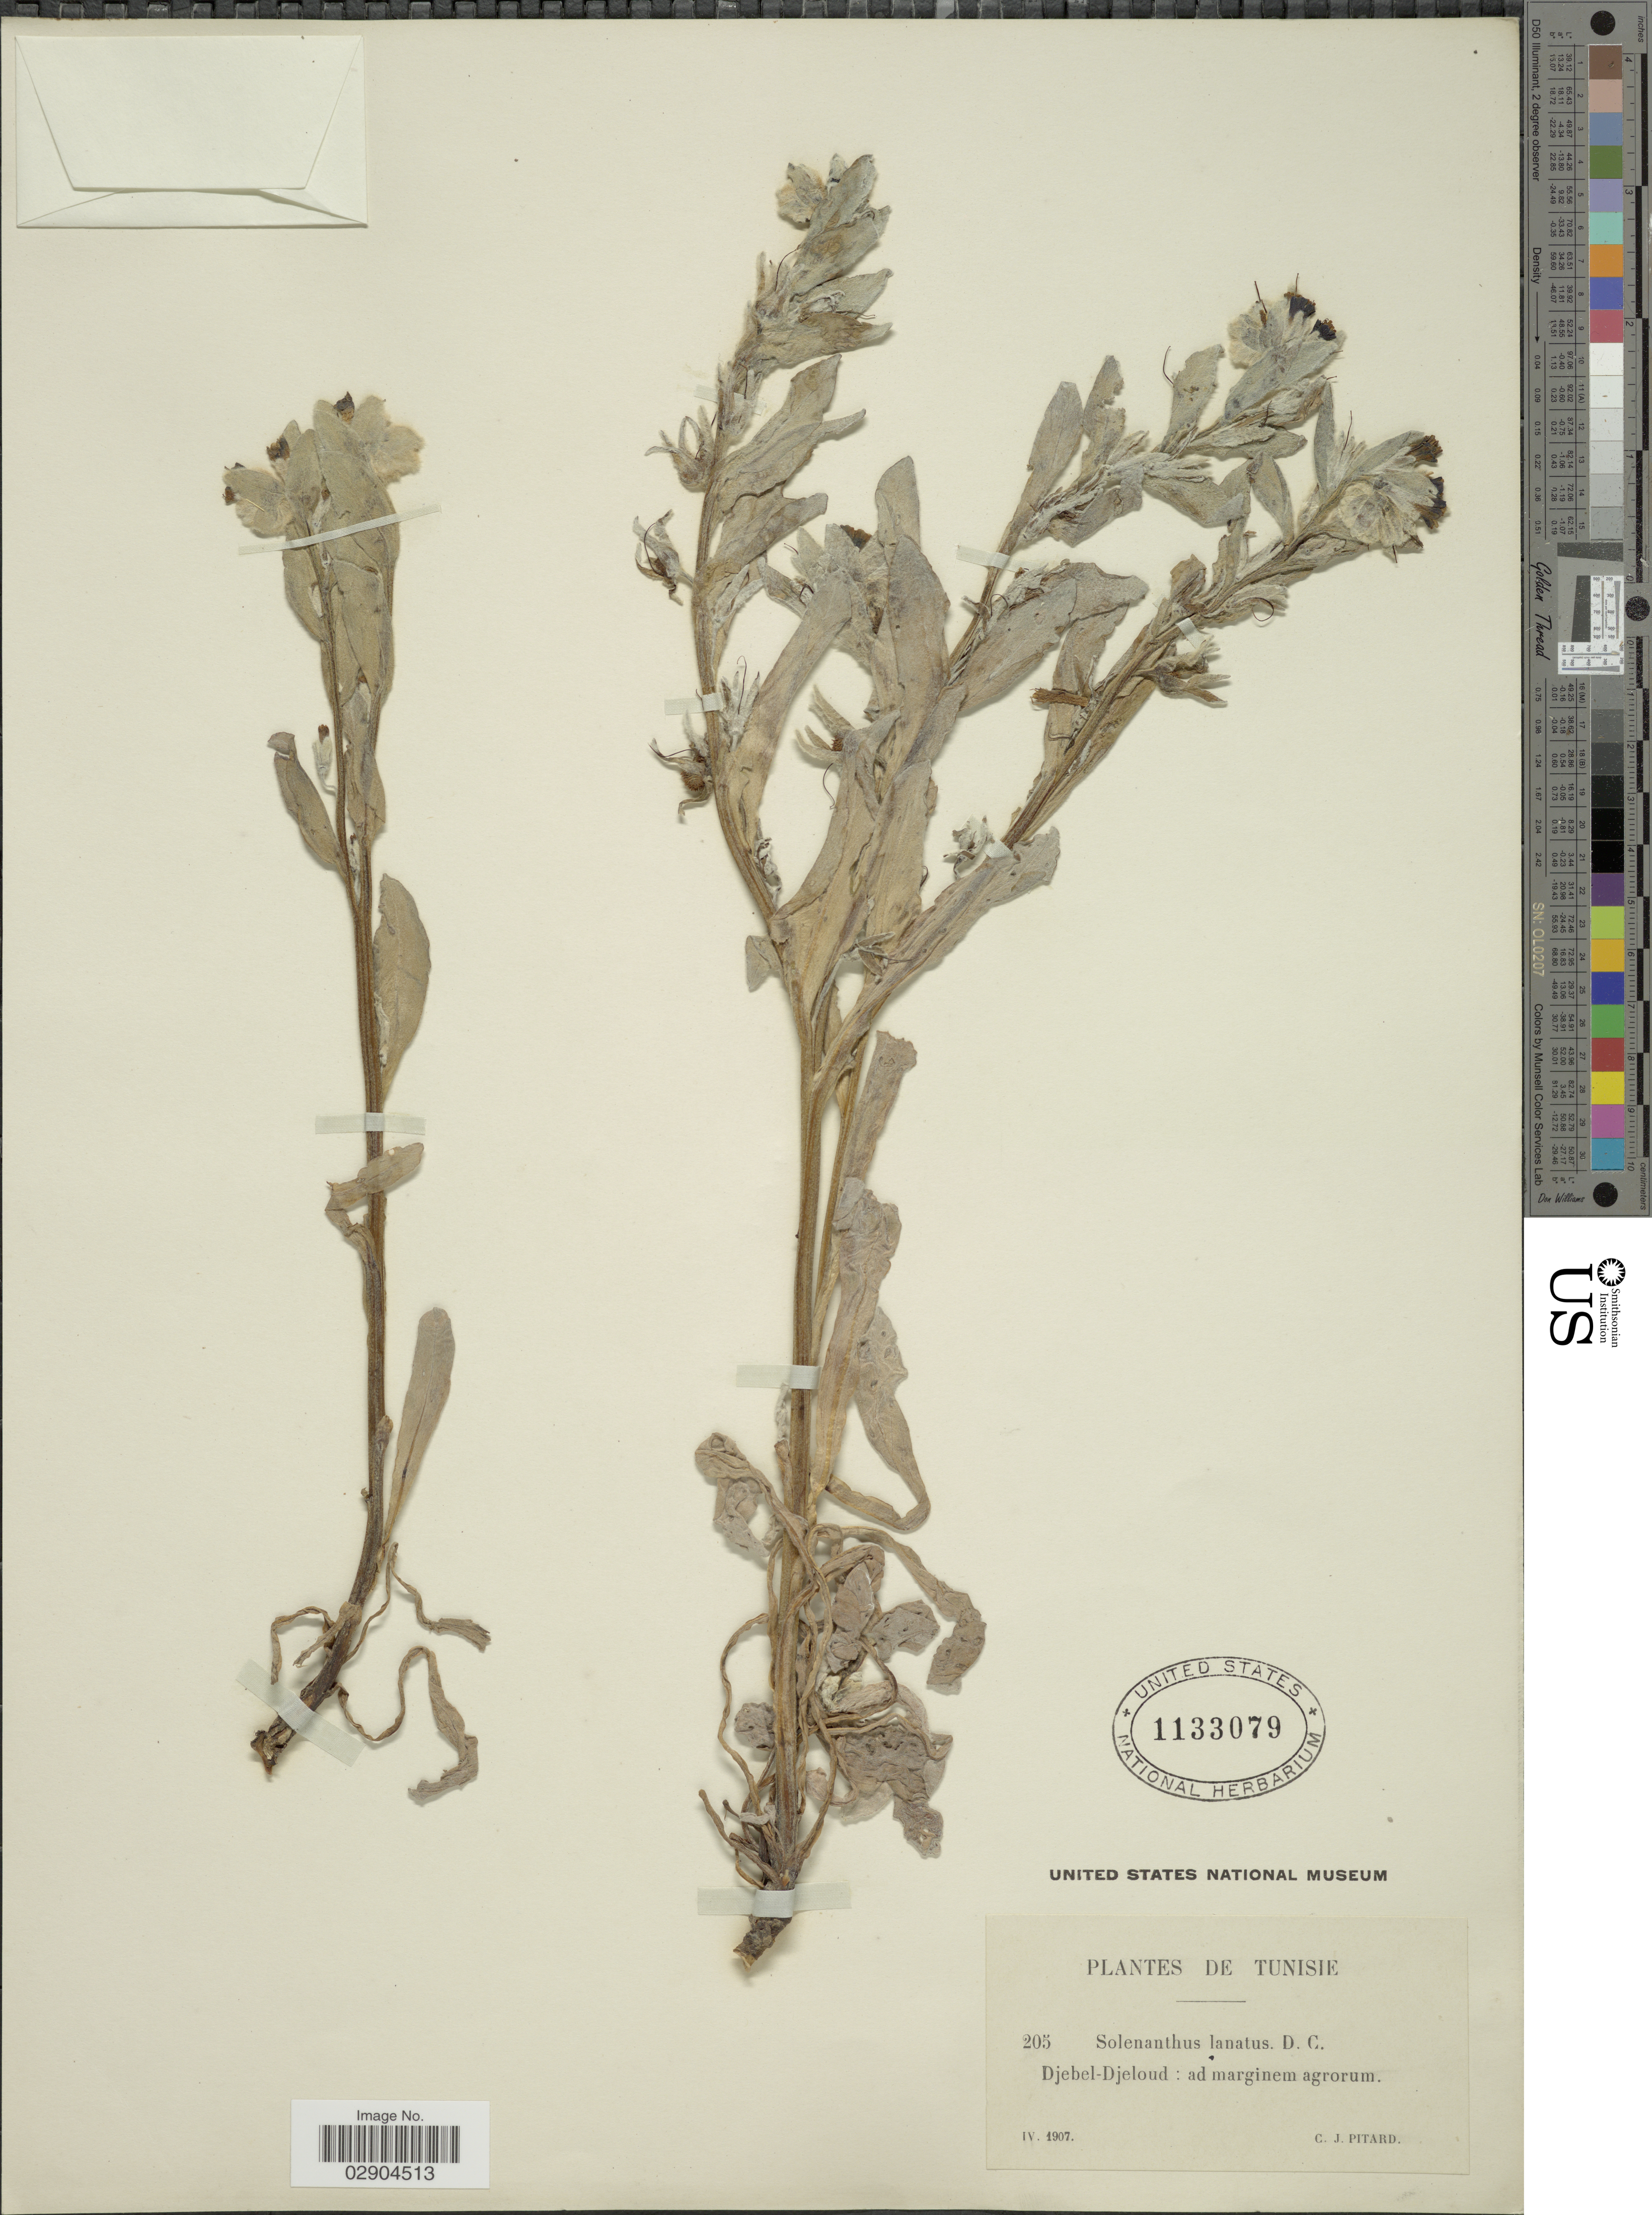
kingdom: Plantae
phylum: Tracheophyta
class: Magnoliopsida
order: Boraginales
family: Boraginaceae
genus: Solenanthus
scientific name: Solenanthus lanatus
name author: DC.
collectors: C. Pitard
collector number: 205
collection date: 1907-04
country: Tunisia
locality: Djebel-Djeloud: ad marginem agrorum.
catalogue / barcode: US 1133079